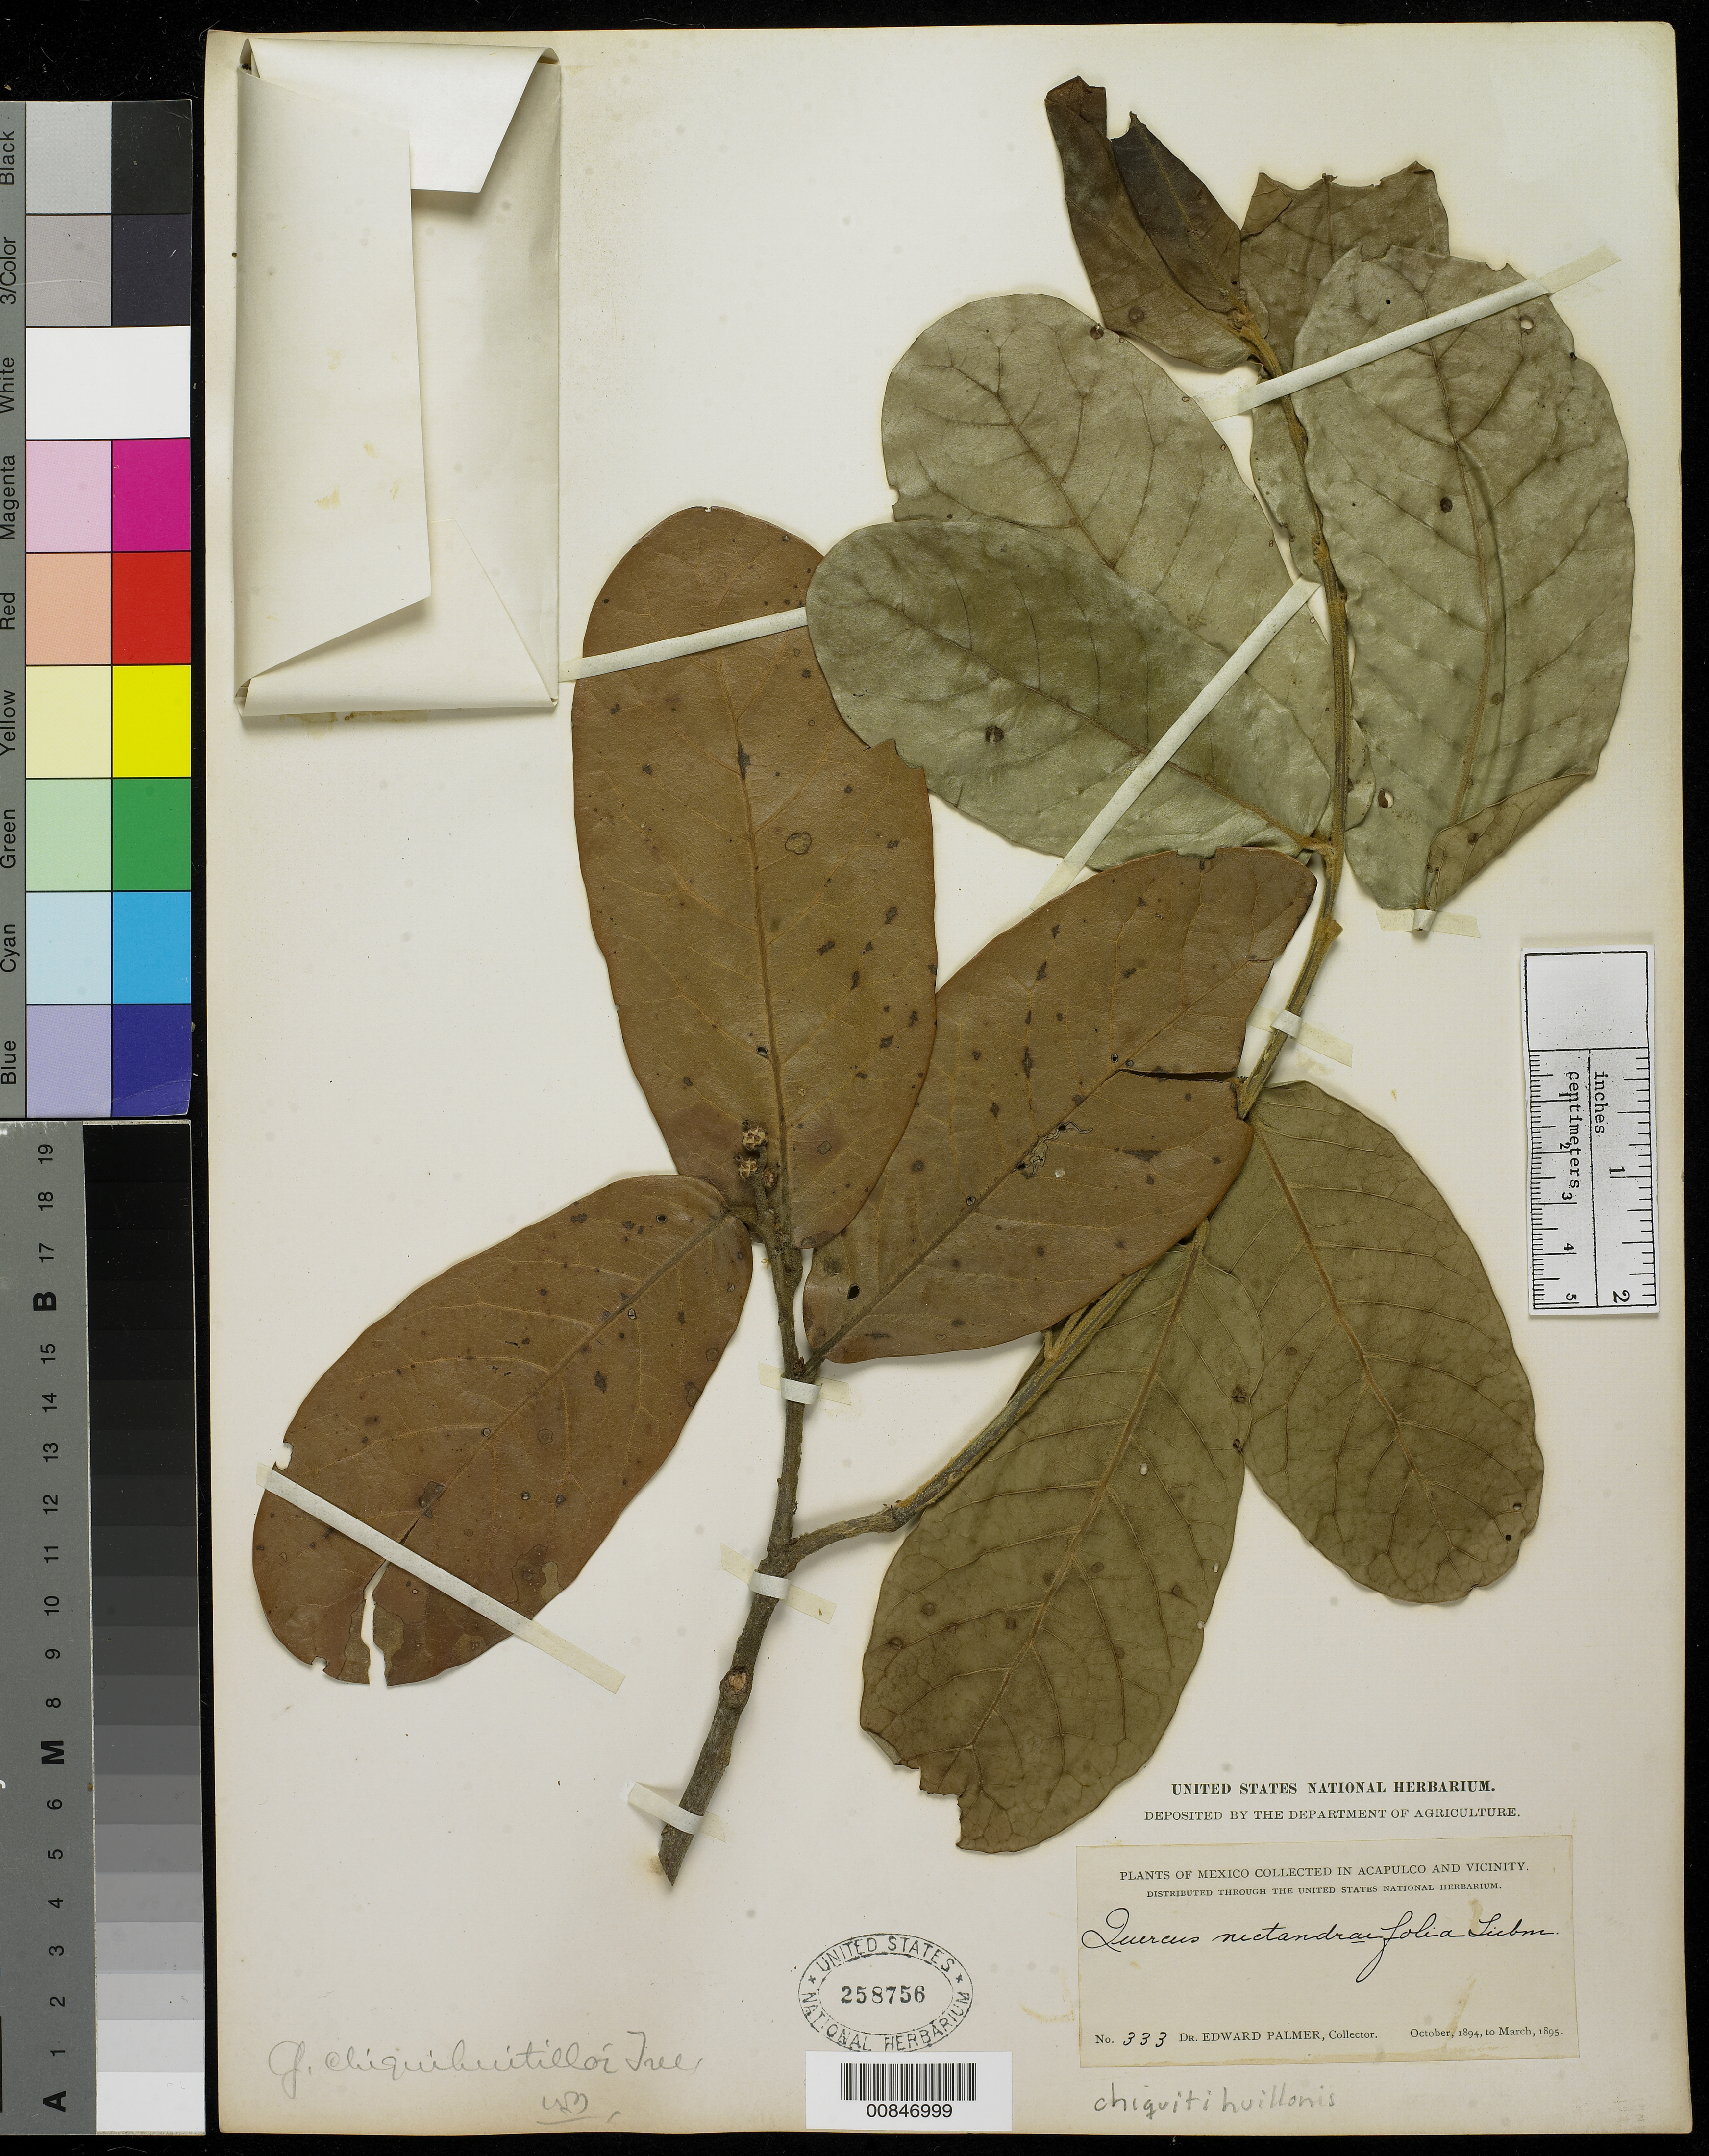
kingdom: Plantae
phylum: Tracheophyta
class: Magnoliopsida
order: Fagales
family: Fagaceae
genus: Quercus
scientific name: Quercus chiquihuitillonis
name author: Trel.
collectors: E. Palmer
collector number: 333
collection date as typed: Oct 1894 to -- Mar 1895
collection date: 1894-10/1895-03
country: Mexico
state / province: Guerrero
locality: Acapulco, Guerrero and vicinity.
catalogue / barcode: US 258756